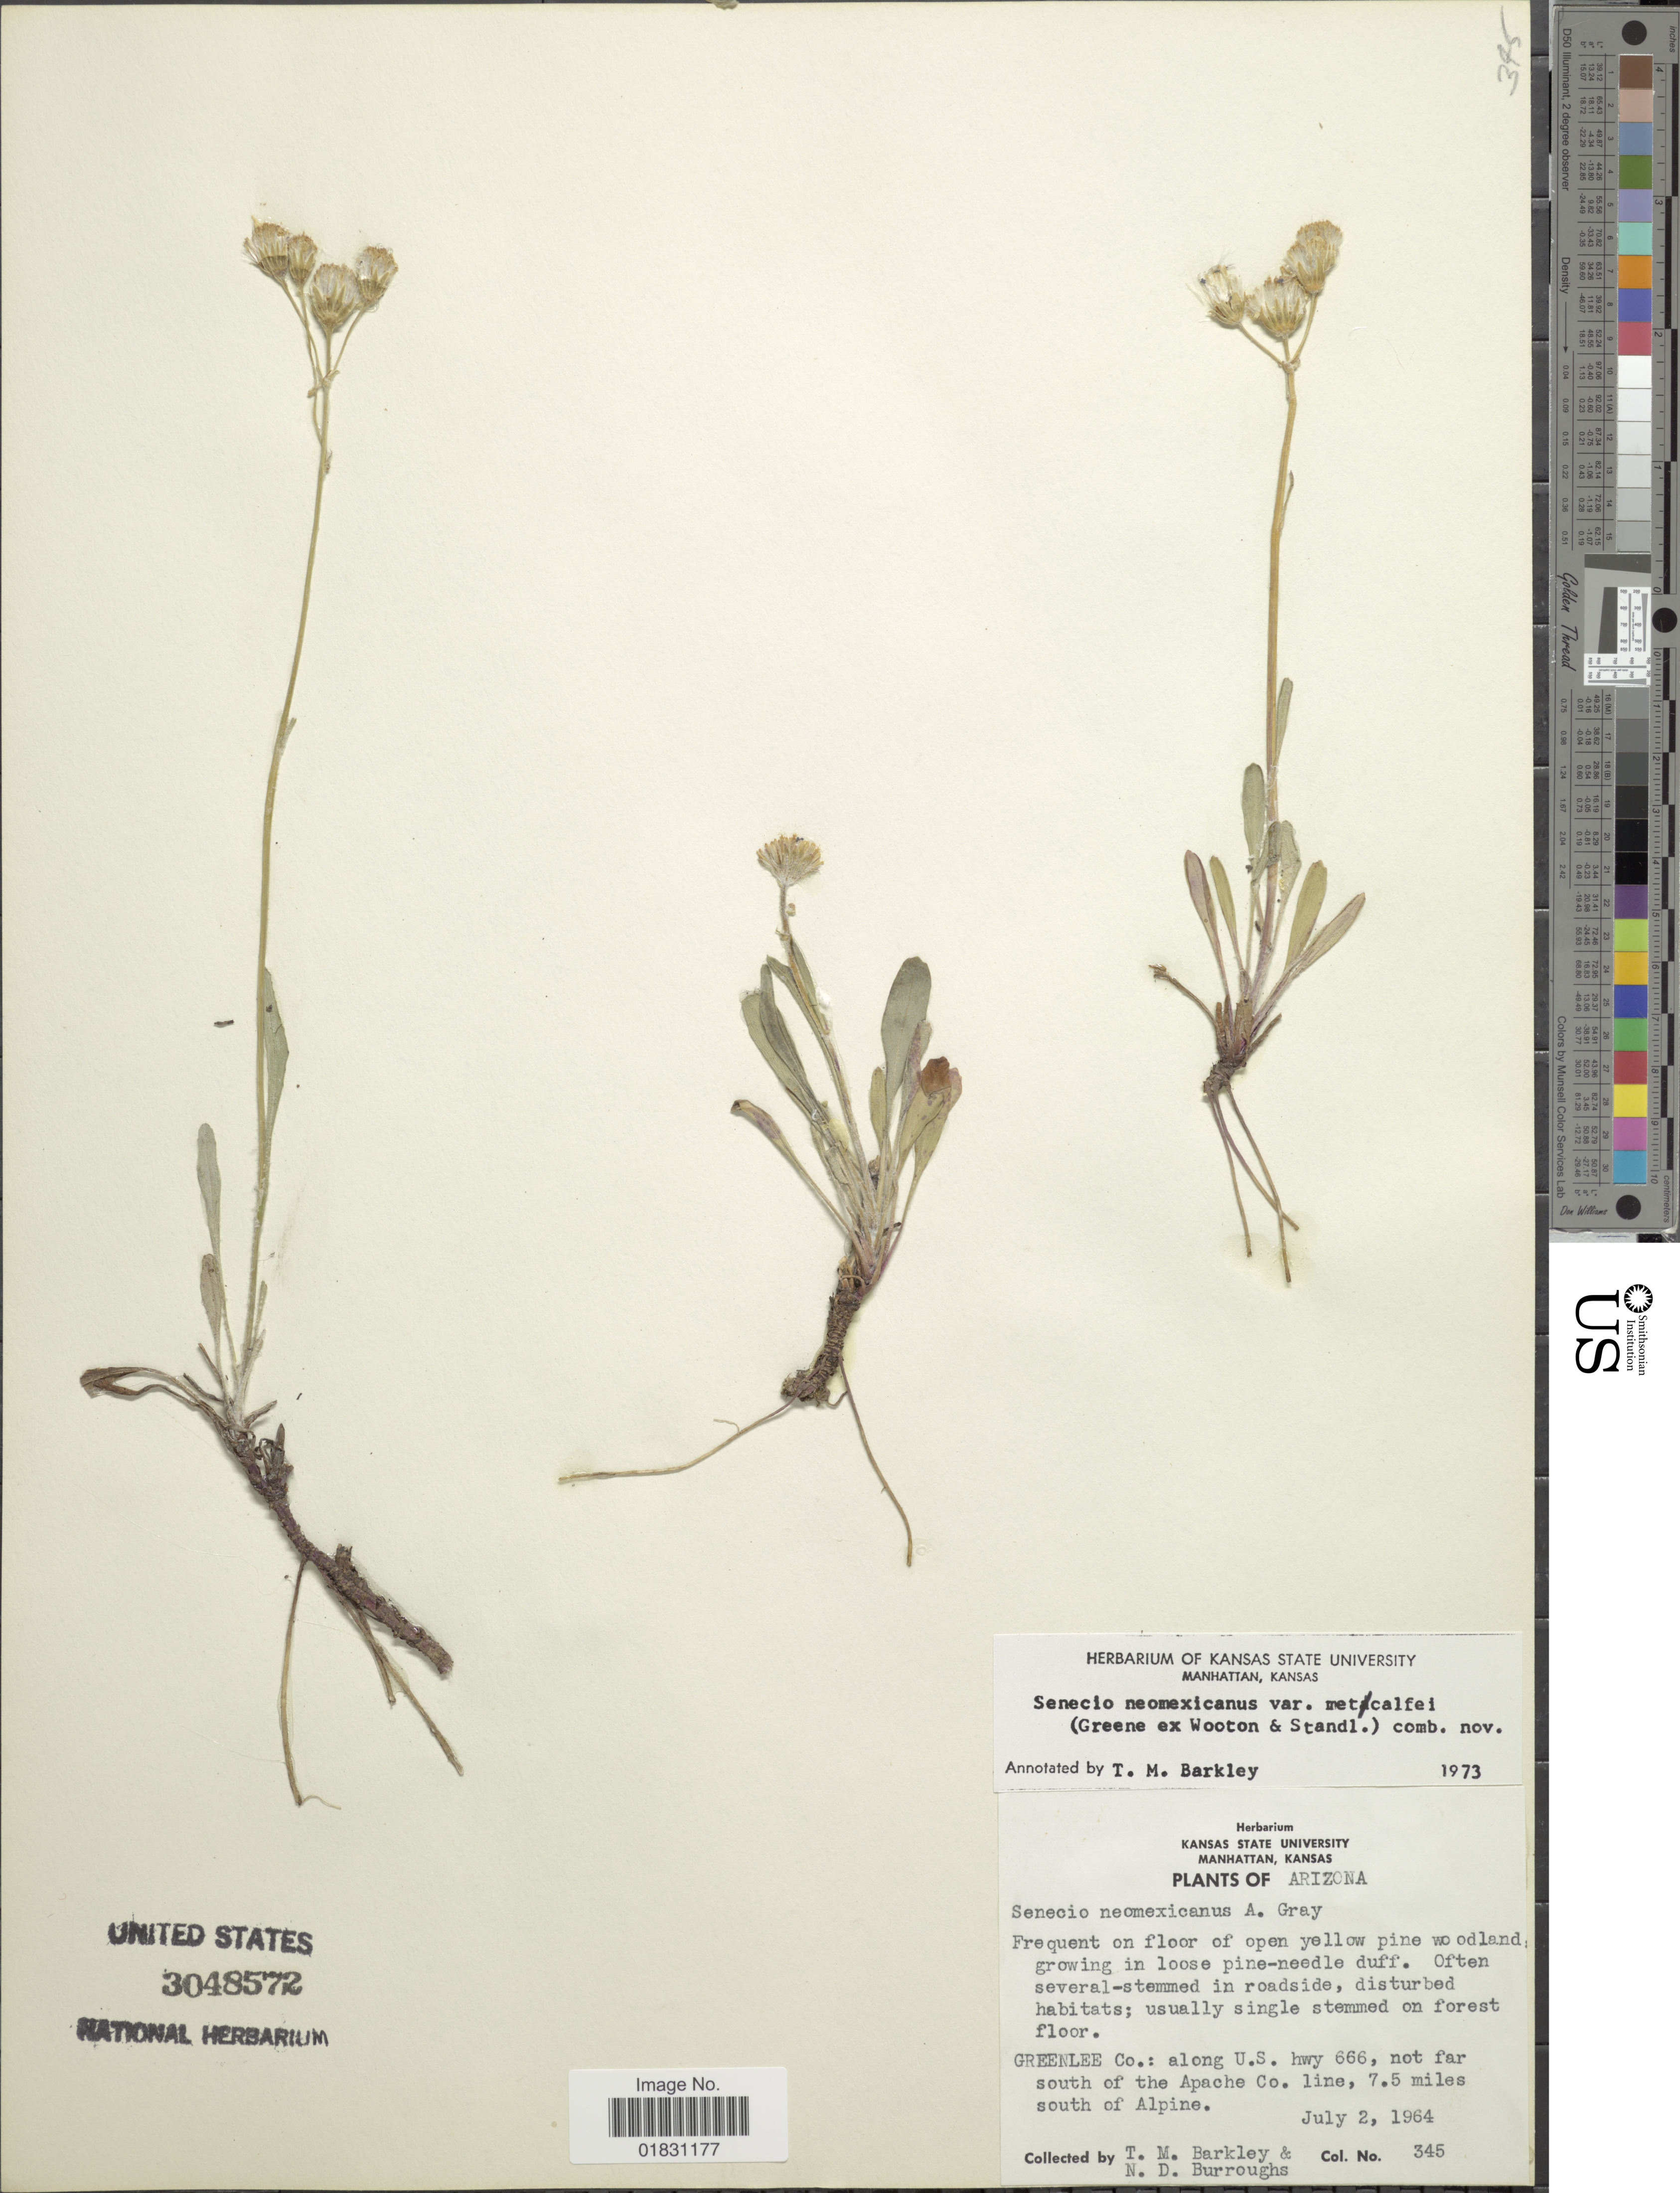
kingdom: Plantae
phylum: Tracheophyta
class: Magnoliopsida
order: Asterales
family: Asteraceae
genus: Packera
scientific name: Packera neomexicana var. metcalfei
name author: (Greene ex Wooton & Standl.) Trock & T.M. Barkley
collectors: T. M. Barkley & N. Burroughs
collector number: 345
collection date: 1964-07-02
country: United States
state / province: Arizona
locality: Greenlee Co.: Along U.S. Hwy 666, not far south of the Apache Co. line, 7.5 miles south of Alpine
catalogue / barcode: US 3048572